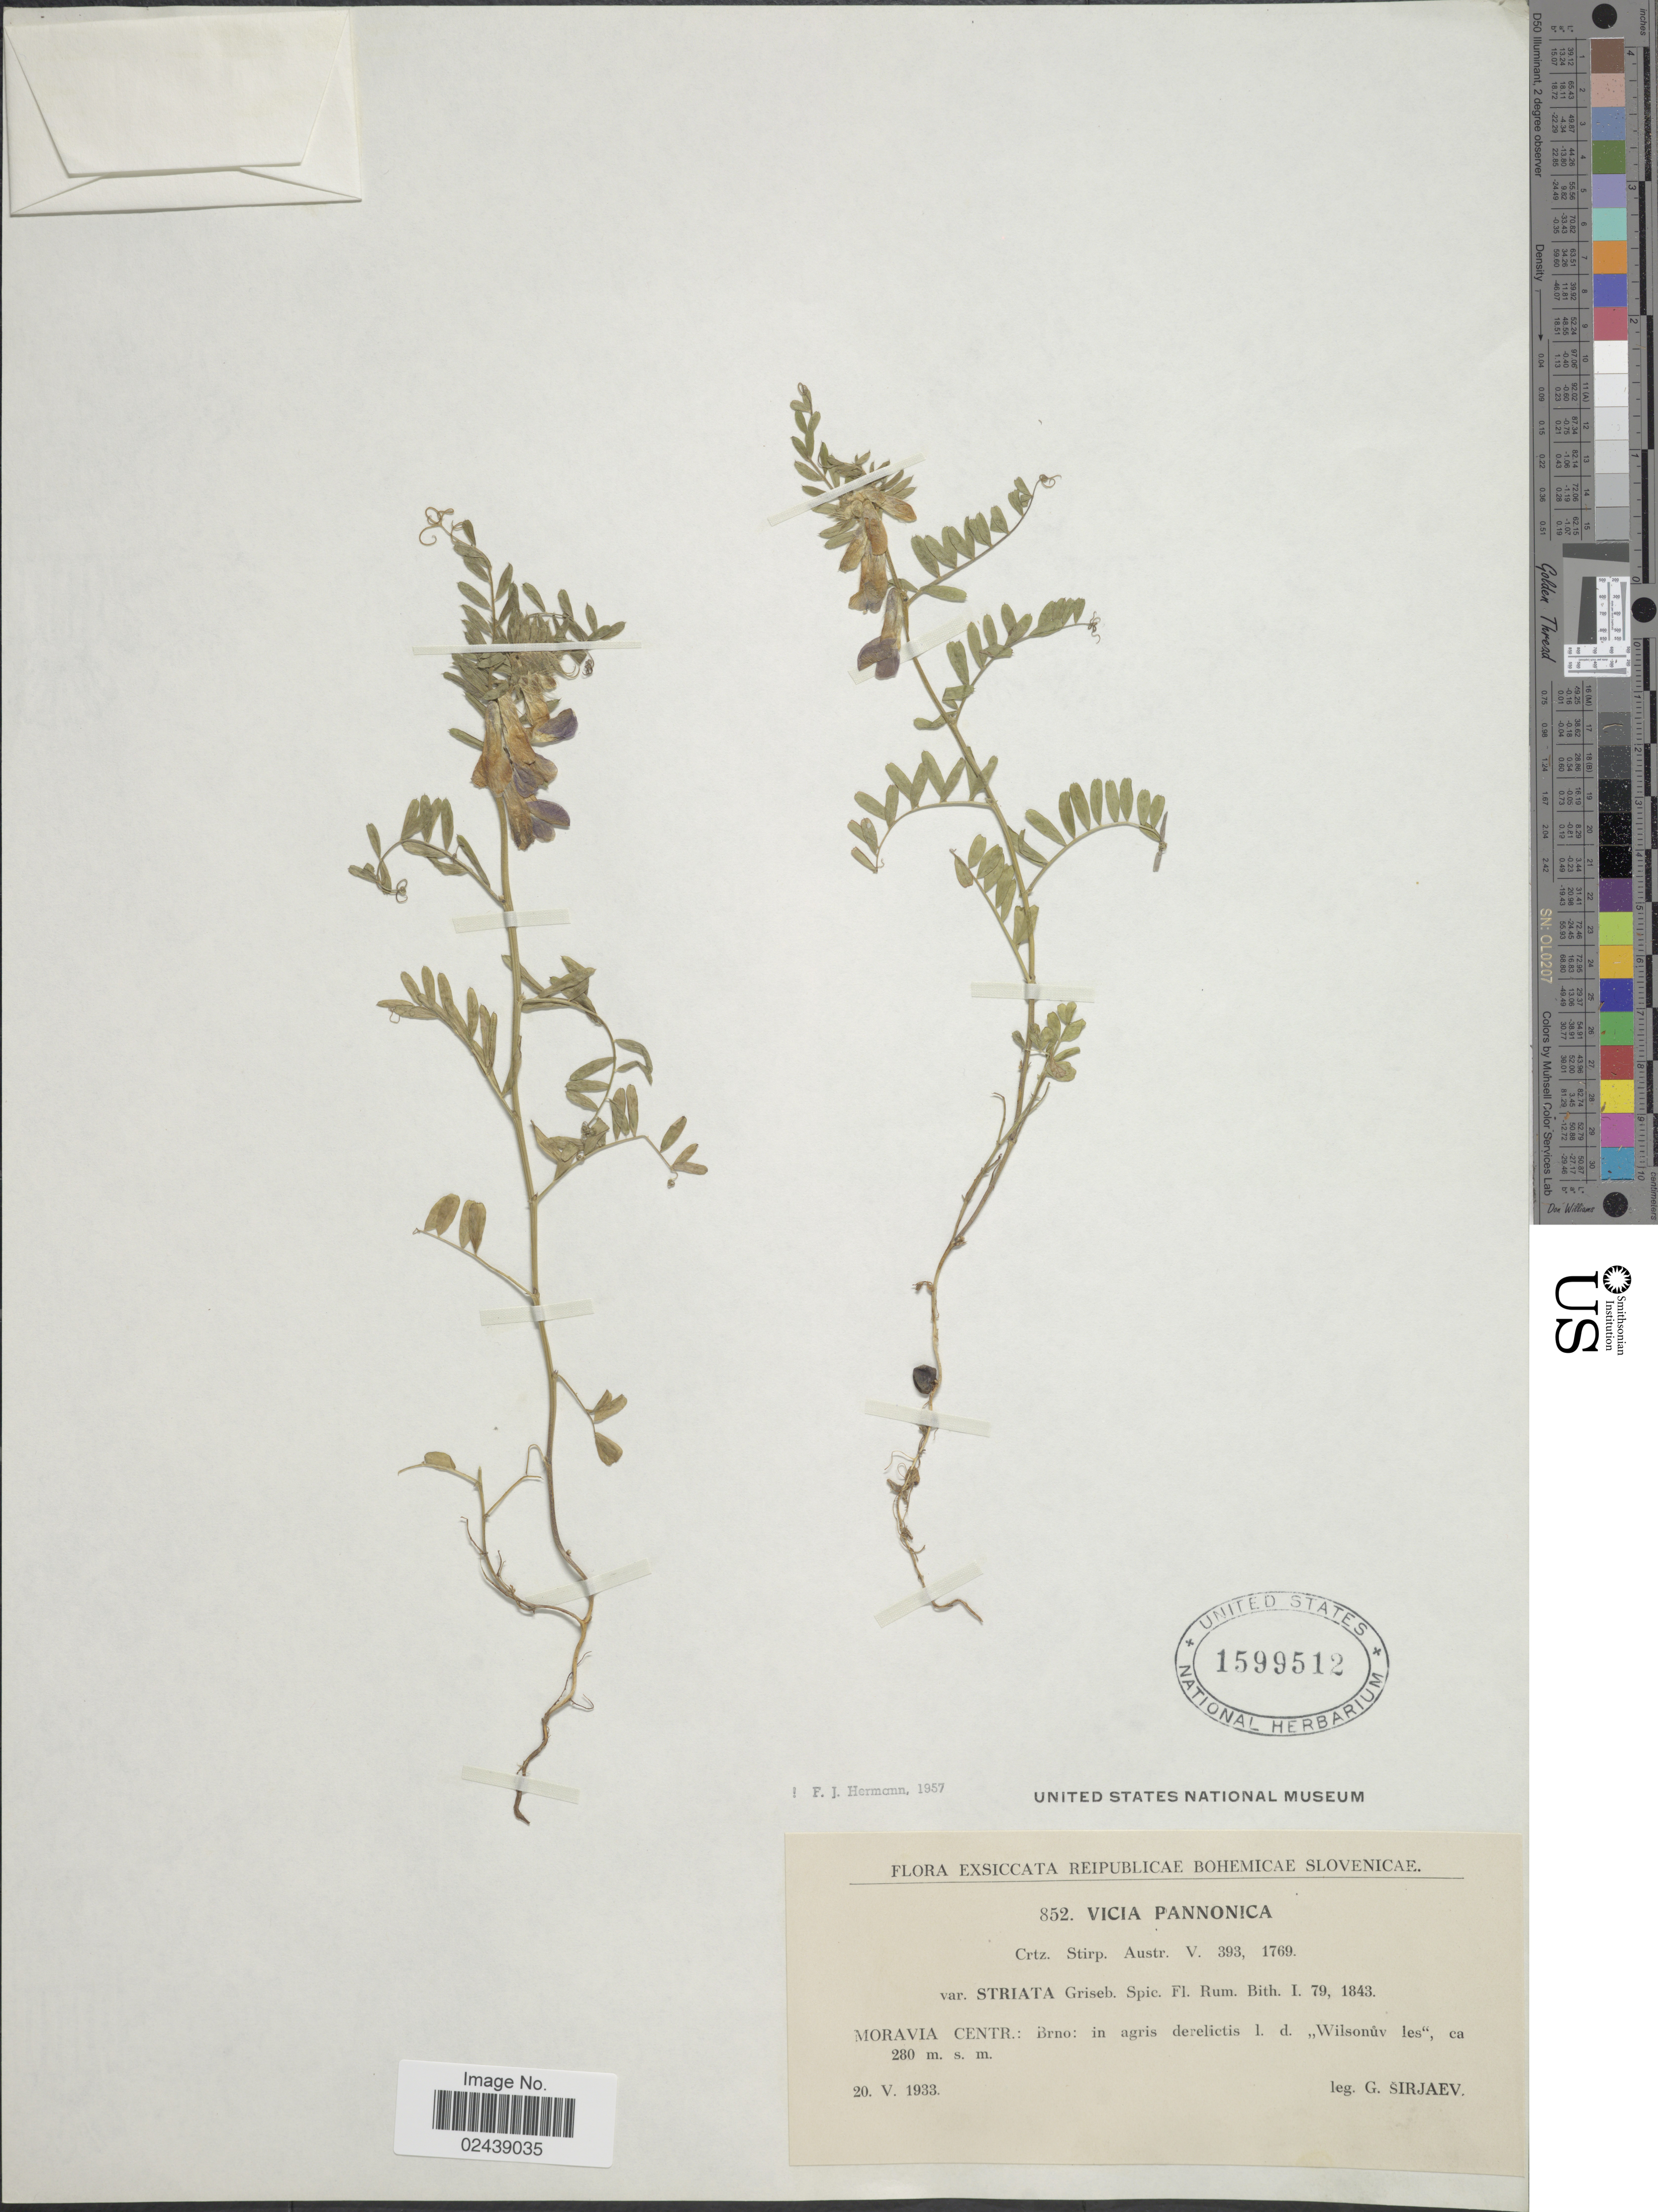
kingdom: Plantae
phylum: Tracheophyta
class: Magnoliopsida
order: Fabales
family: Fabaceae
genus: Vicia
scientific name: Vicia pannonica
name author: Crantz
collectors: G. Širjaev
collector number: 852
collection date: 1933-05-20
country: Czechia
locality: Reipublicae Bohemicae Slovenicae, Moravia Centr.: Brno: in agros derelictis l. d. Wilsonuv les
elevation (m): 280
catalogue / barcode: US 1599512